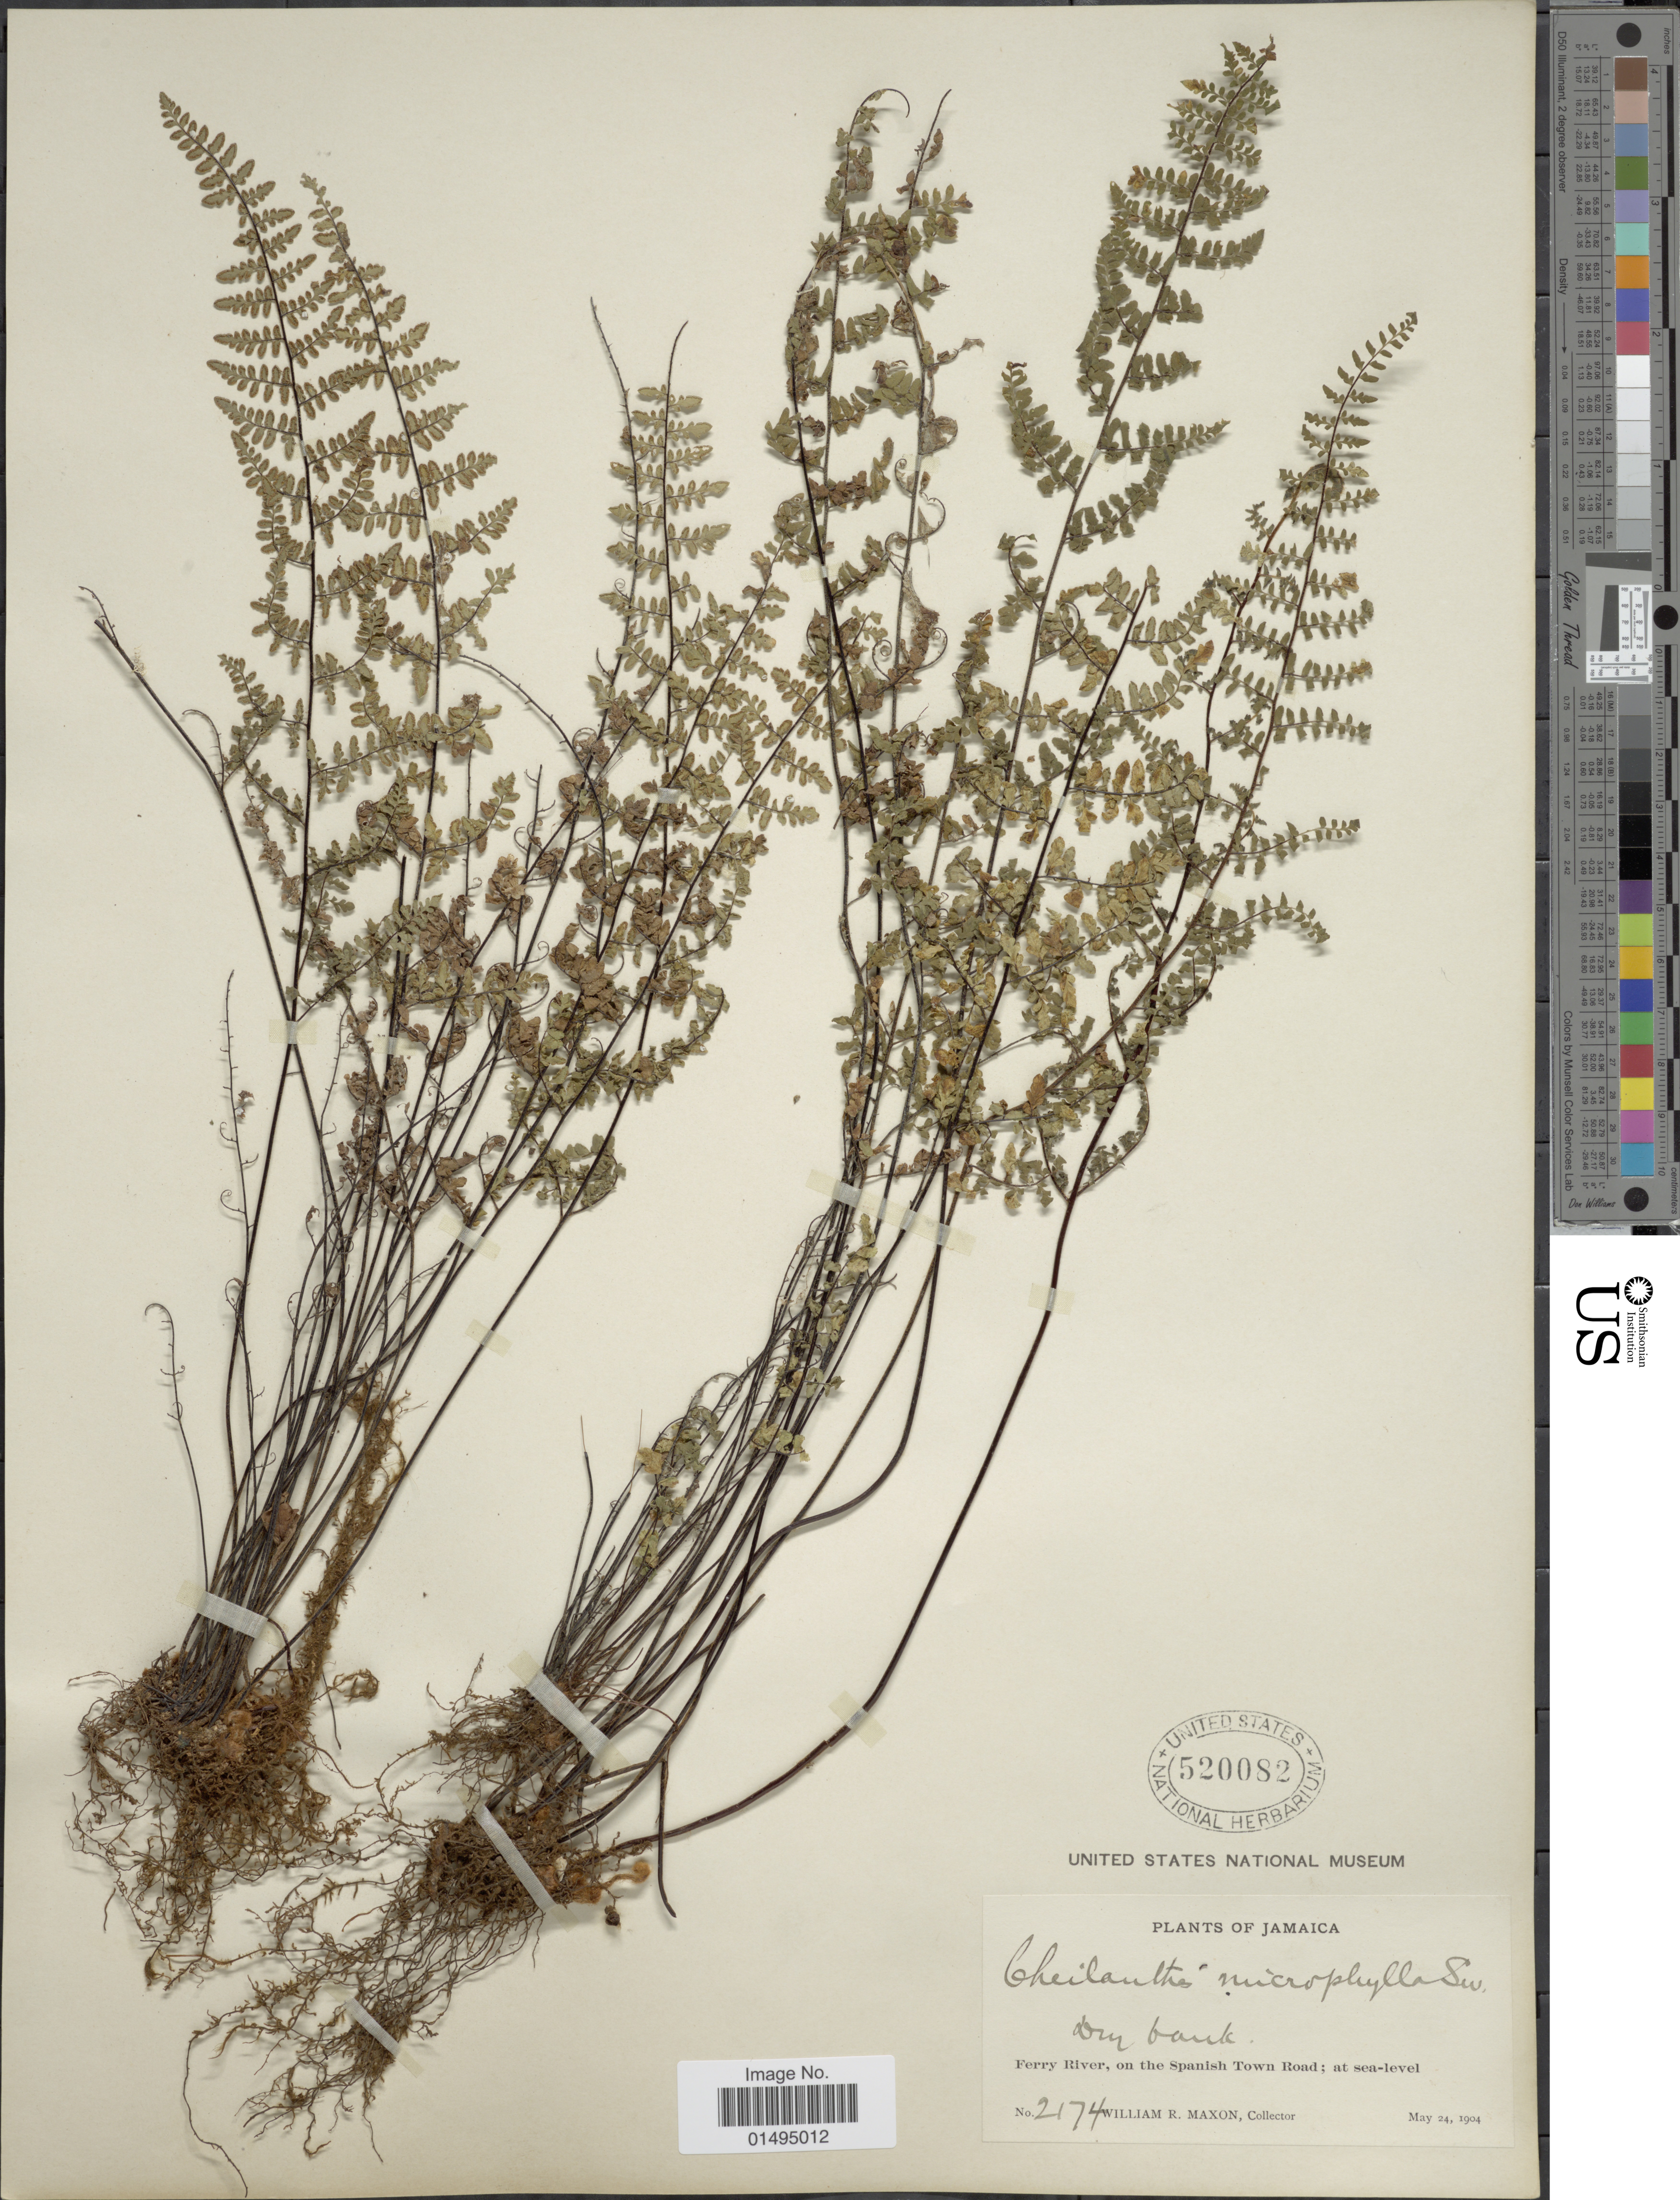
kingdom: Plantae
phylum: Tracheophyta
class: Polypodiopsida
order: Polypodiales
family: Pteridaceae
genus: Myriopteris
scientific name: Myriopteris microphylla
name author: (Sw.) Grusz & Windham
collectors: W. R. Maxon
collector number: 2174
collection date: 1904-05-24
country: Jamaica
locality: Jamaica, Ferry river, on the Spanish Town Road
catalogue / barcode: US 520082